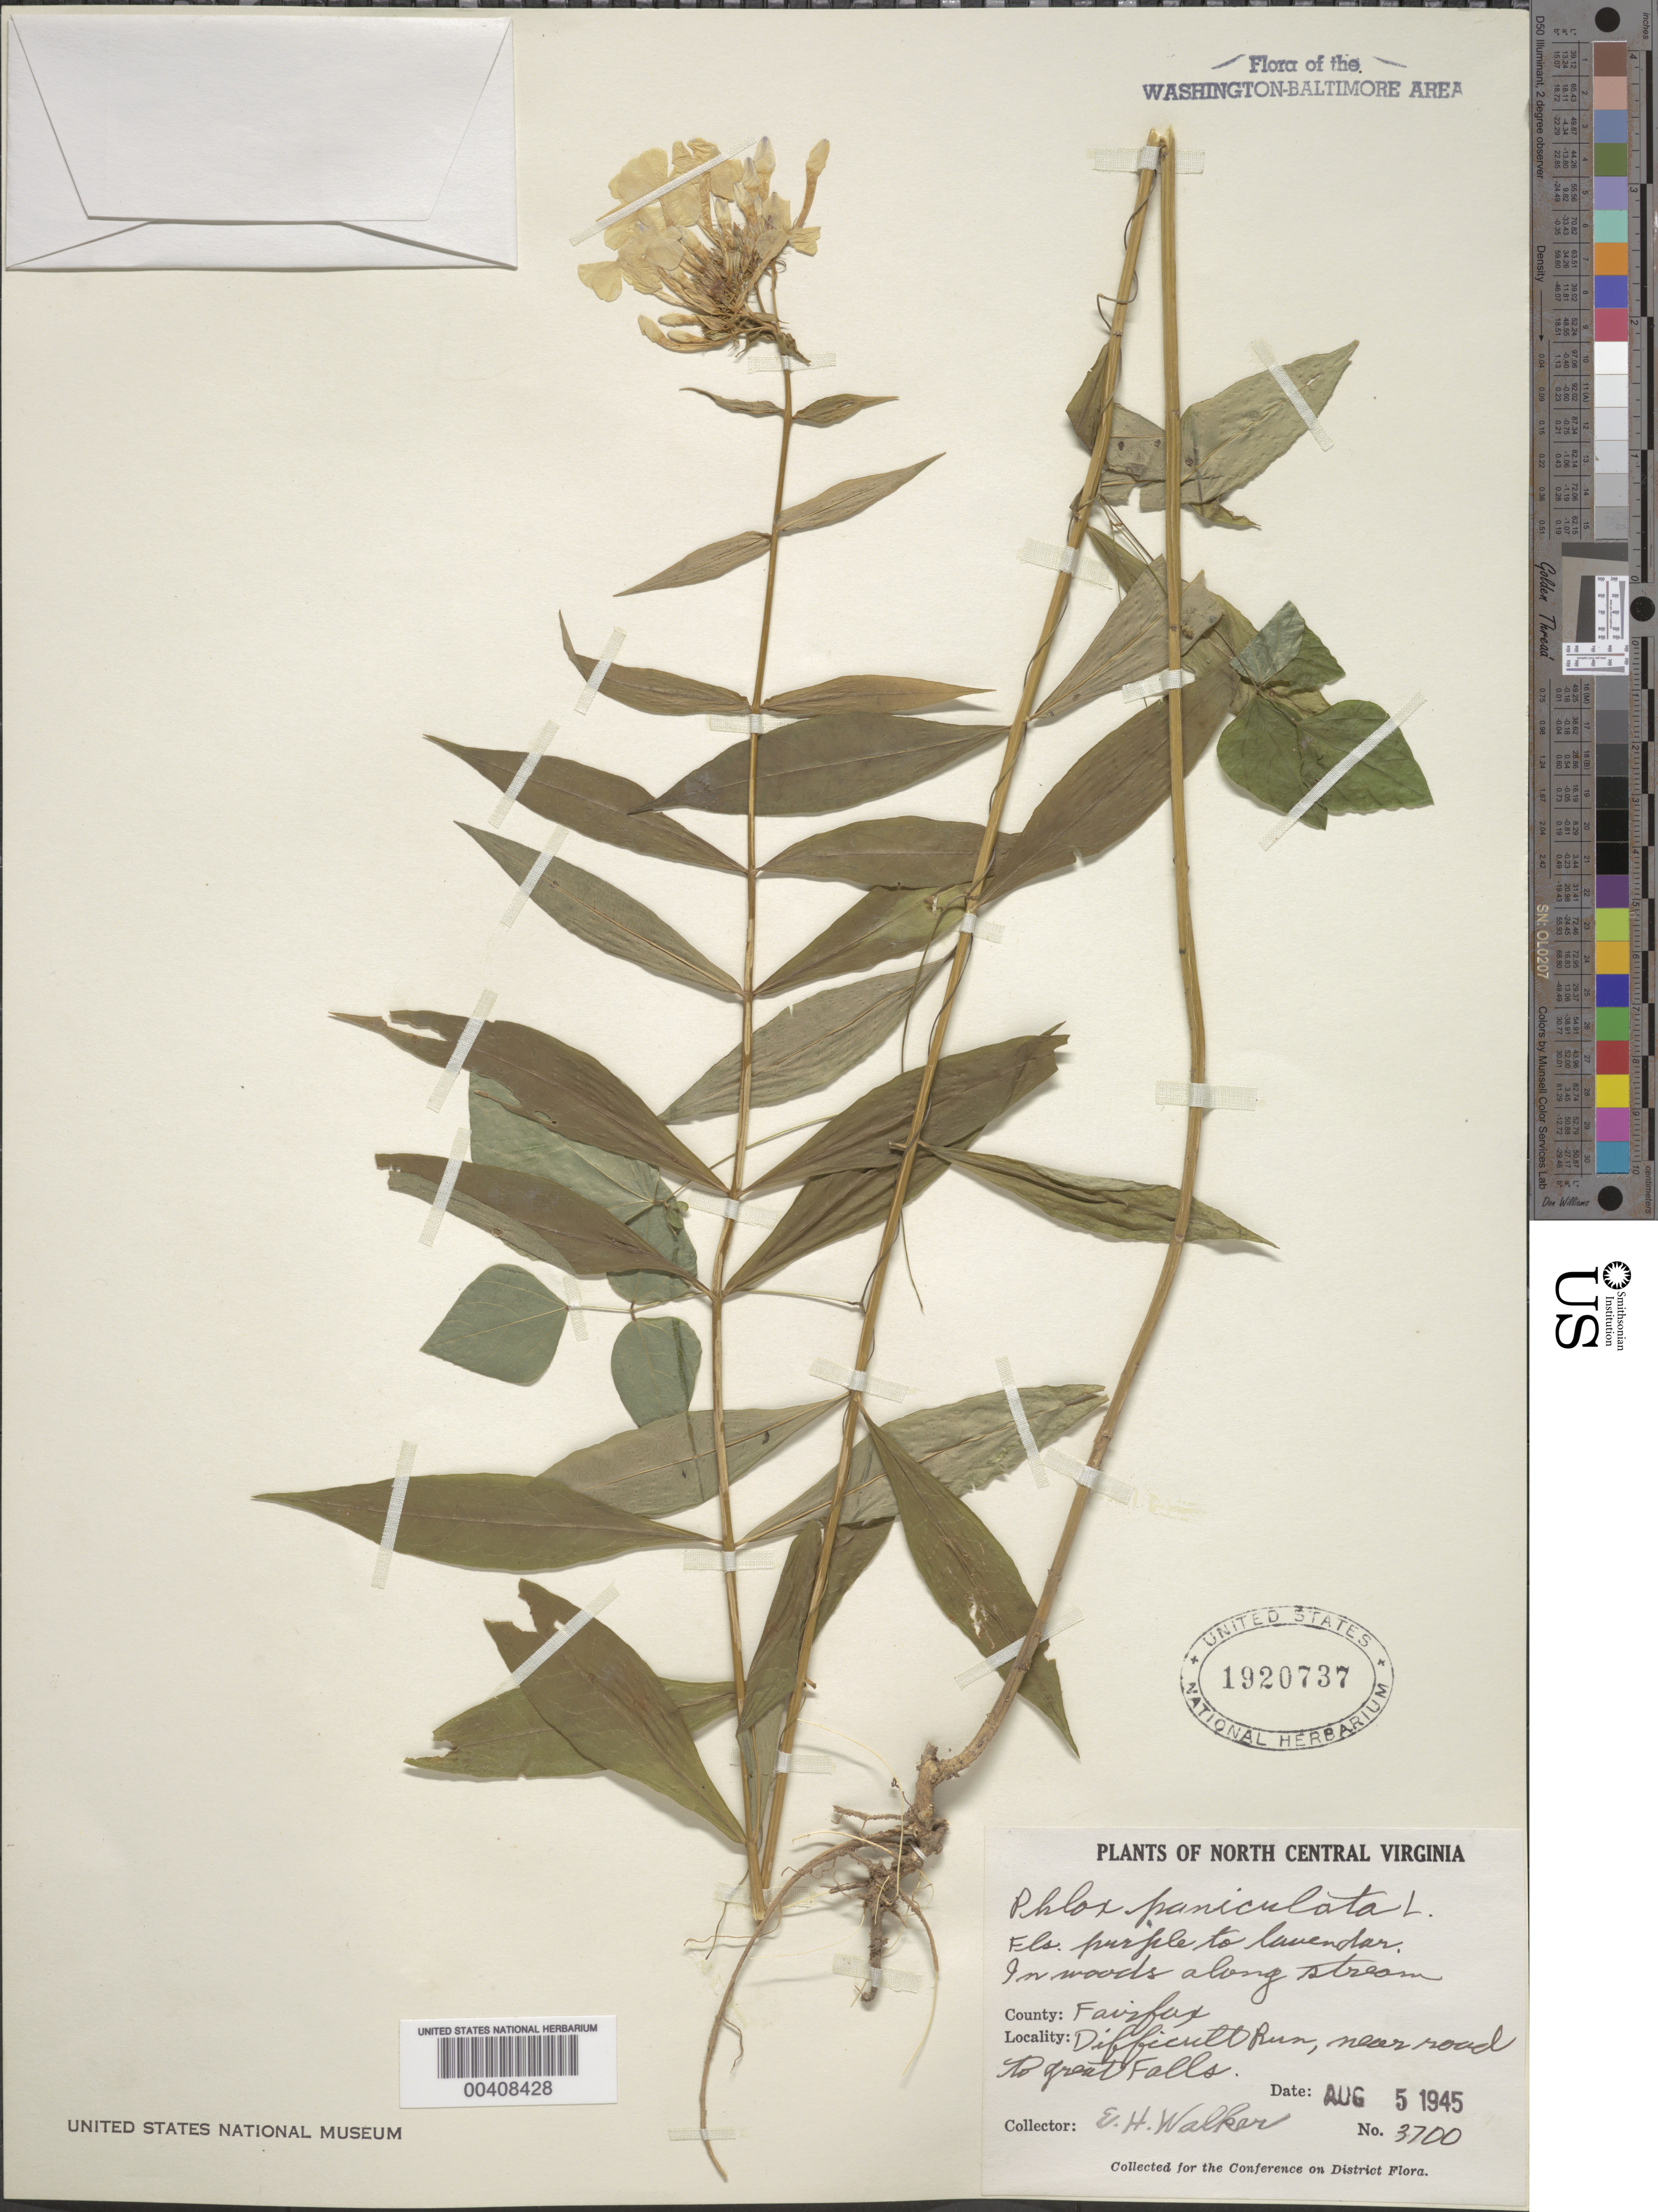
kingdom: Plantae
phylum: Tracheophyta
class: Magnoliopsida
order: Ericales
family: Polemoniaceae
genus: Phlox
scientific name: Phlox paniculata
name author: L.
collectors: E. H. Walker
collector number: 3700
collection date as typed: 05 Aug 1945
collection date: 1945-08-05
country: United States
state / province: Virginia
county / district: Fairfax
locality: Difficult Run, near road to Great Falls C. and O. Canal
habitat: Woods along stream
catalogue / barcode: US 1920737